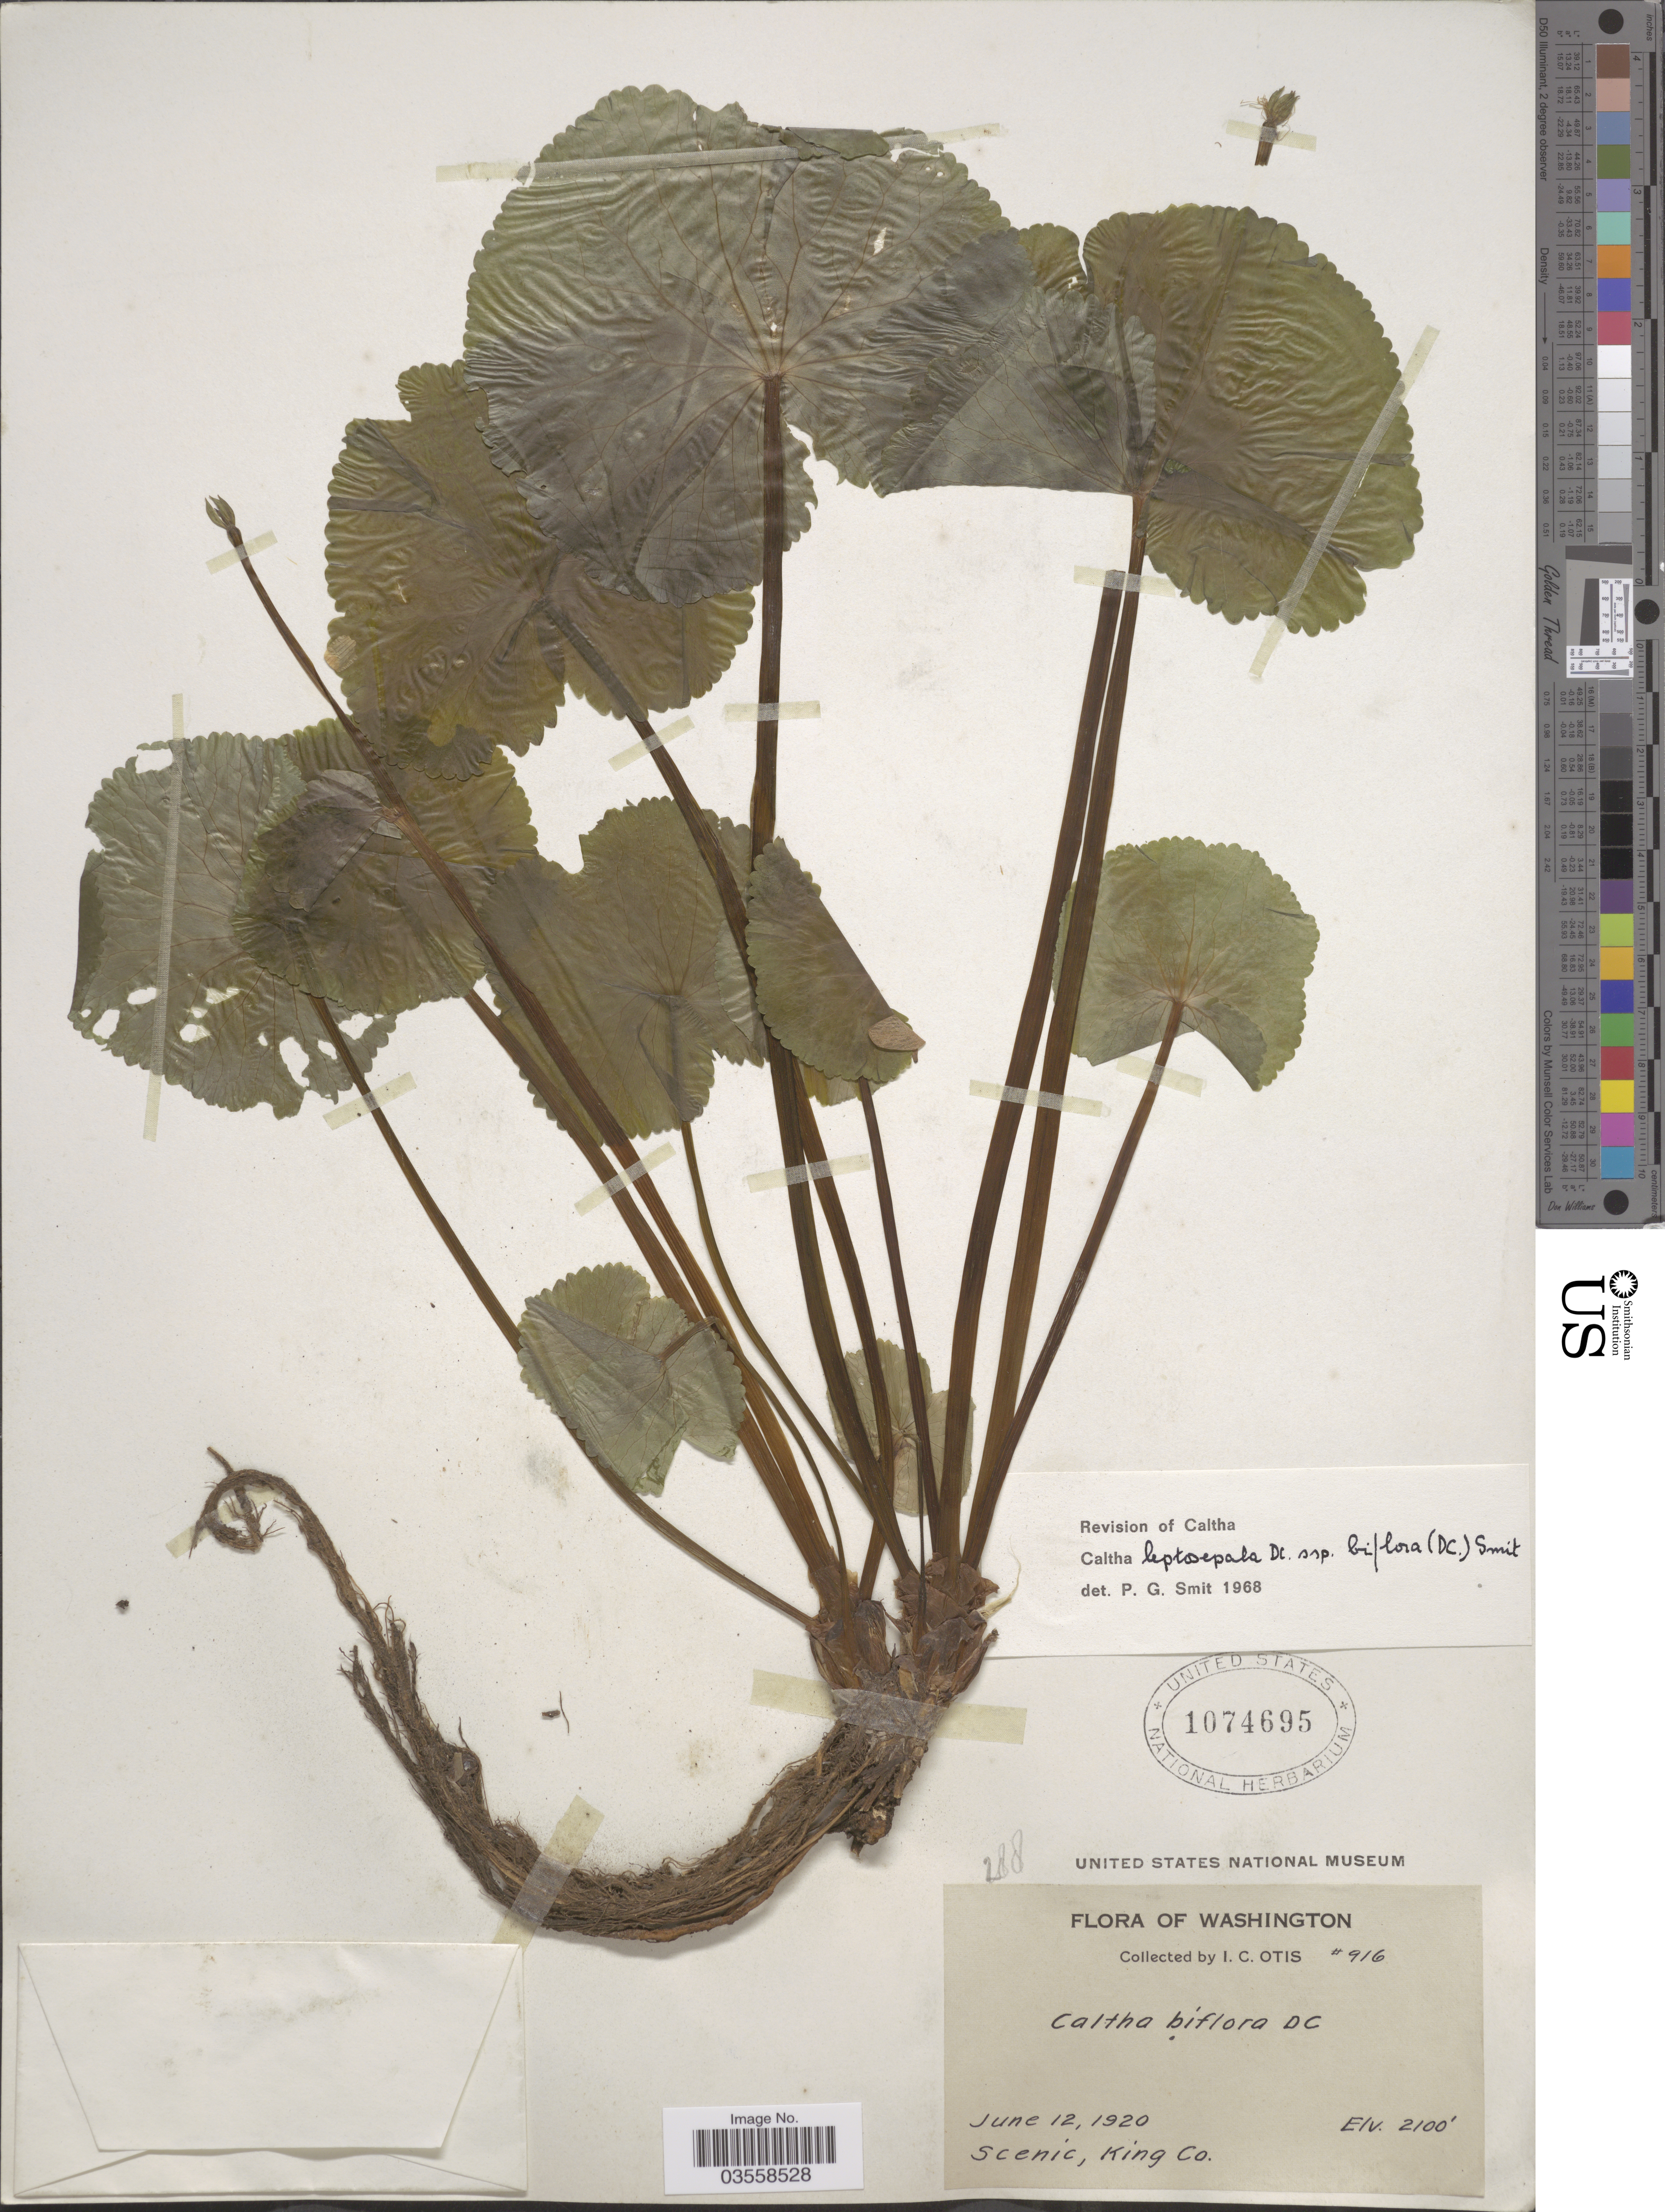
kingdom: Plantae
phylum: Tracheophyta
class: Magnoliopsida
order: Ranunculales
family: Ranunculaceae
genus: Caltha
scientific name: Caltha leptosepala subsp. biflora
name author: DC.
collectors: I. C. Otis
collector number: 916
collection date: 1920-06-12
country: United States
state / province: Washington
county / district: King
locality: Scenic, King Co.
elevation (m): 640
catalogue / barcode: US 1074695